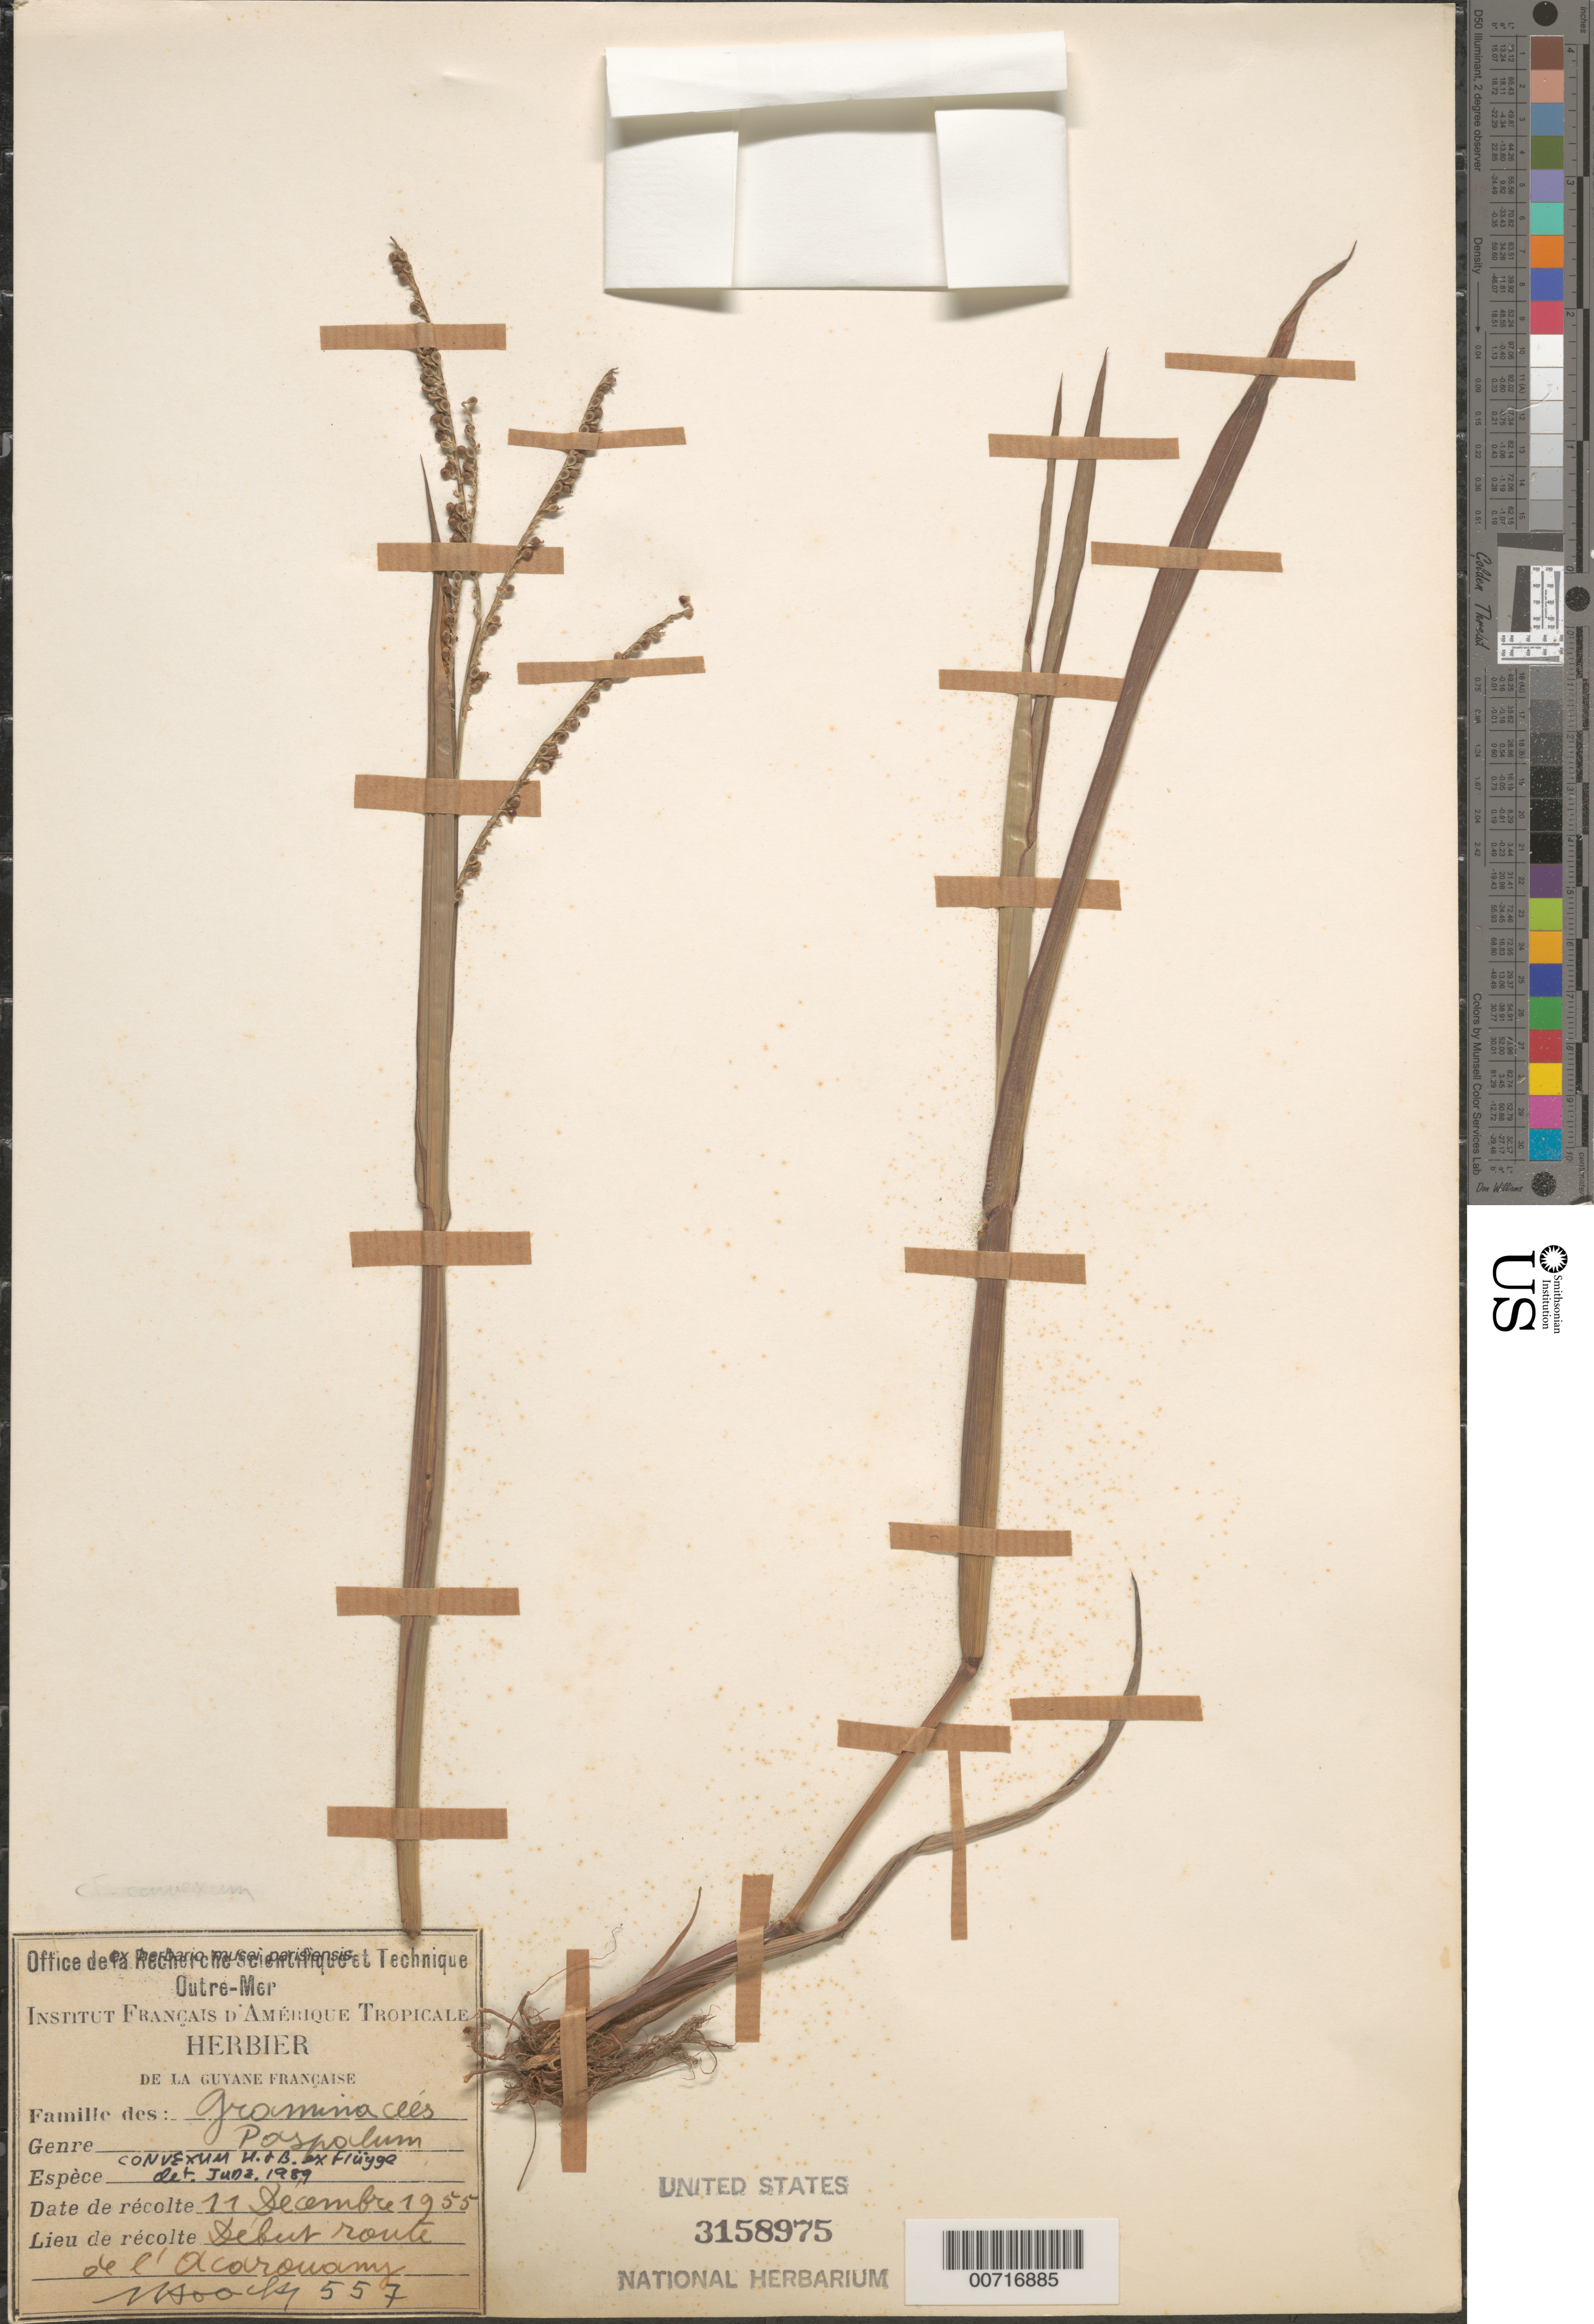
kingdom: Plantae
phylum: Tracheophyta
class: Liliopsida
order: Poales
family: Poaceae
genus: Paspalum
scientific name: Paspalum convexum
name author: Humb. & Bonpl. ex Flüggé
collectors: J. Hoock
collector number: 557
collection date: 1955-12-11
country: French Guiana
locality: Guyane Française. Début route de l'Acarouany.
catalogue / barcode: US 3158975